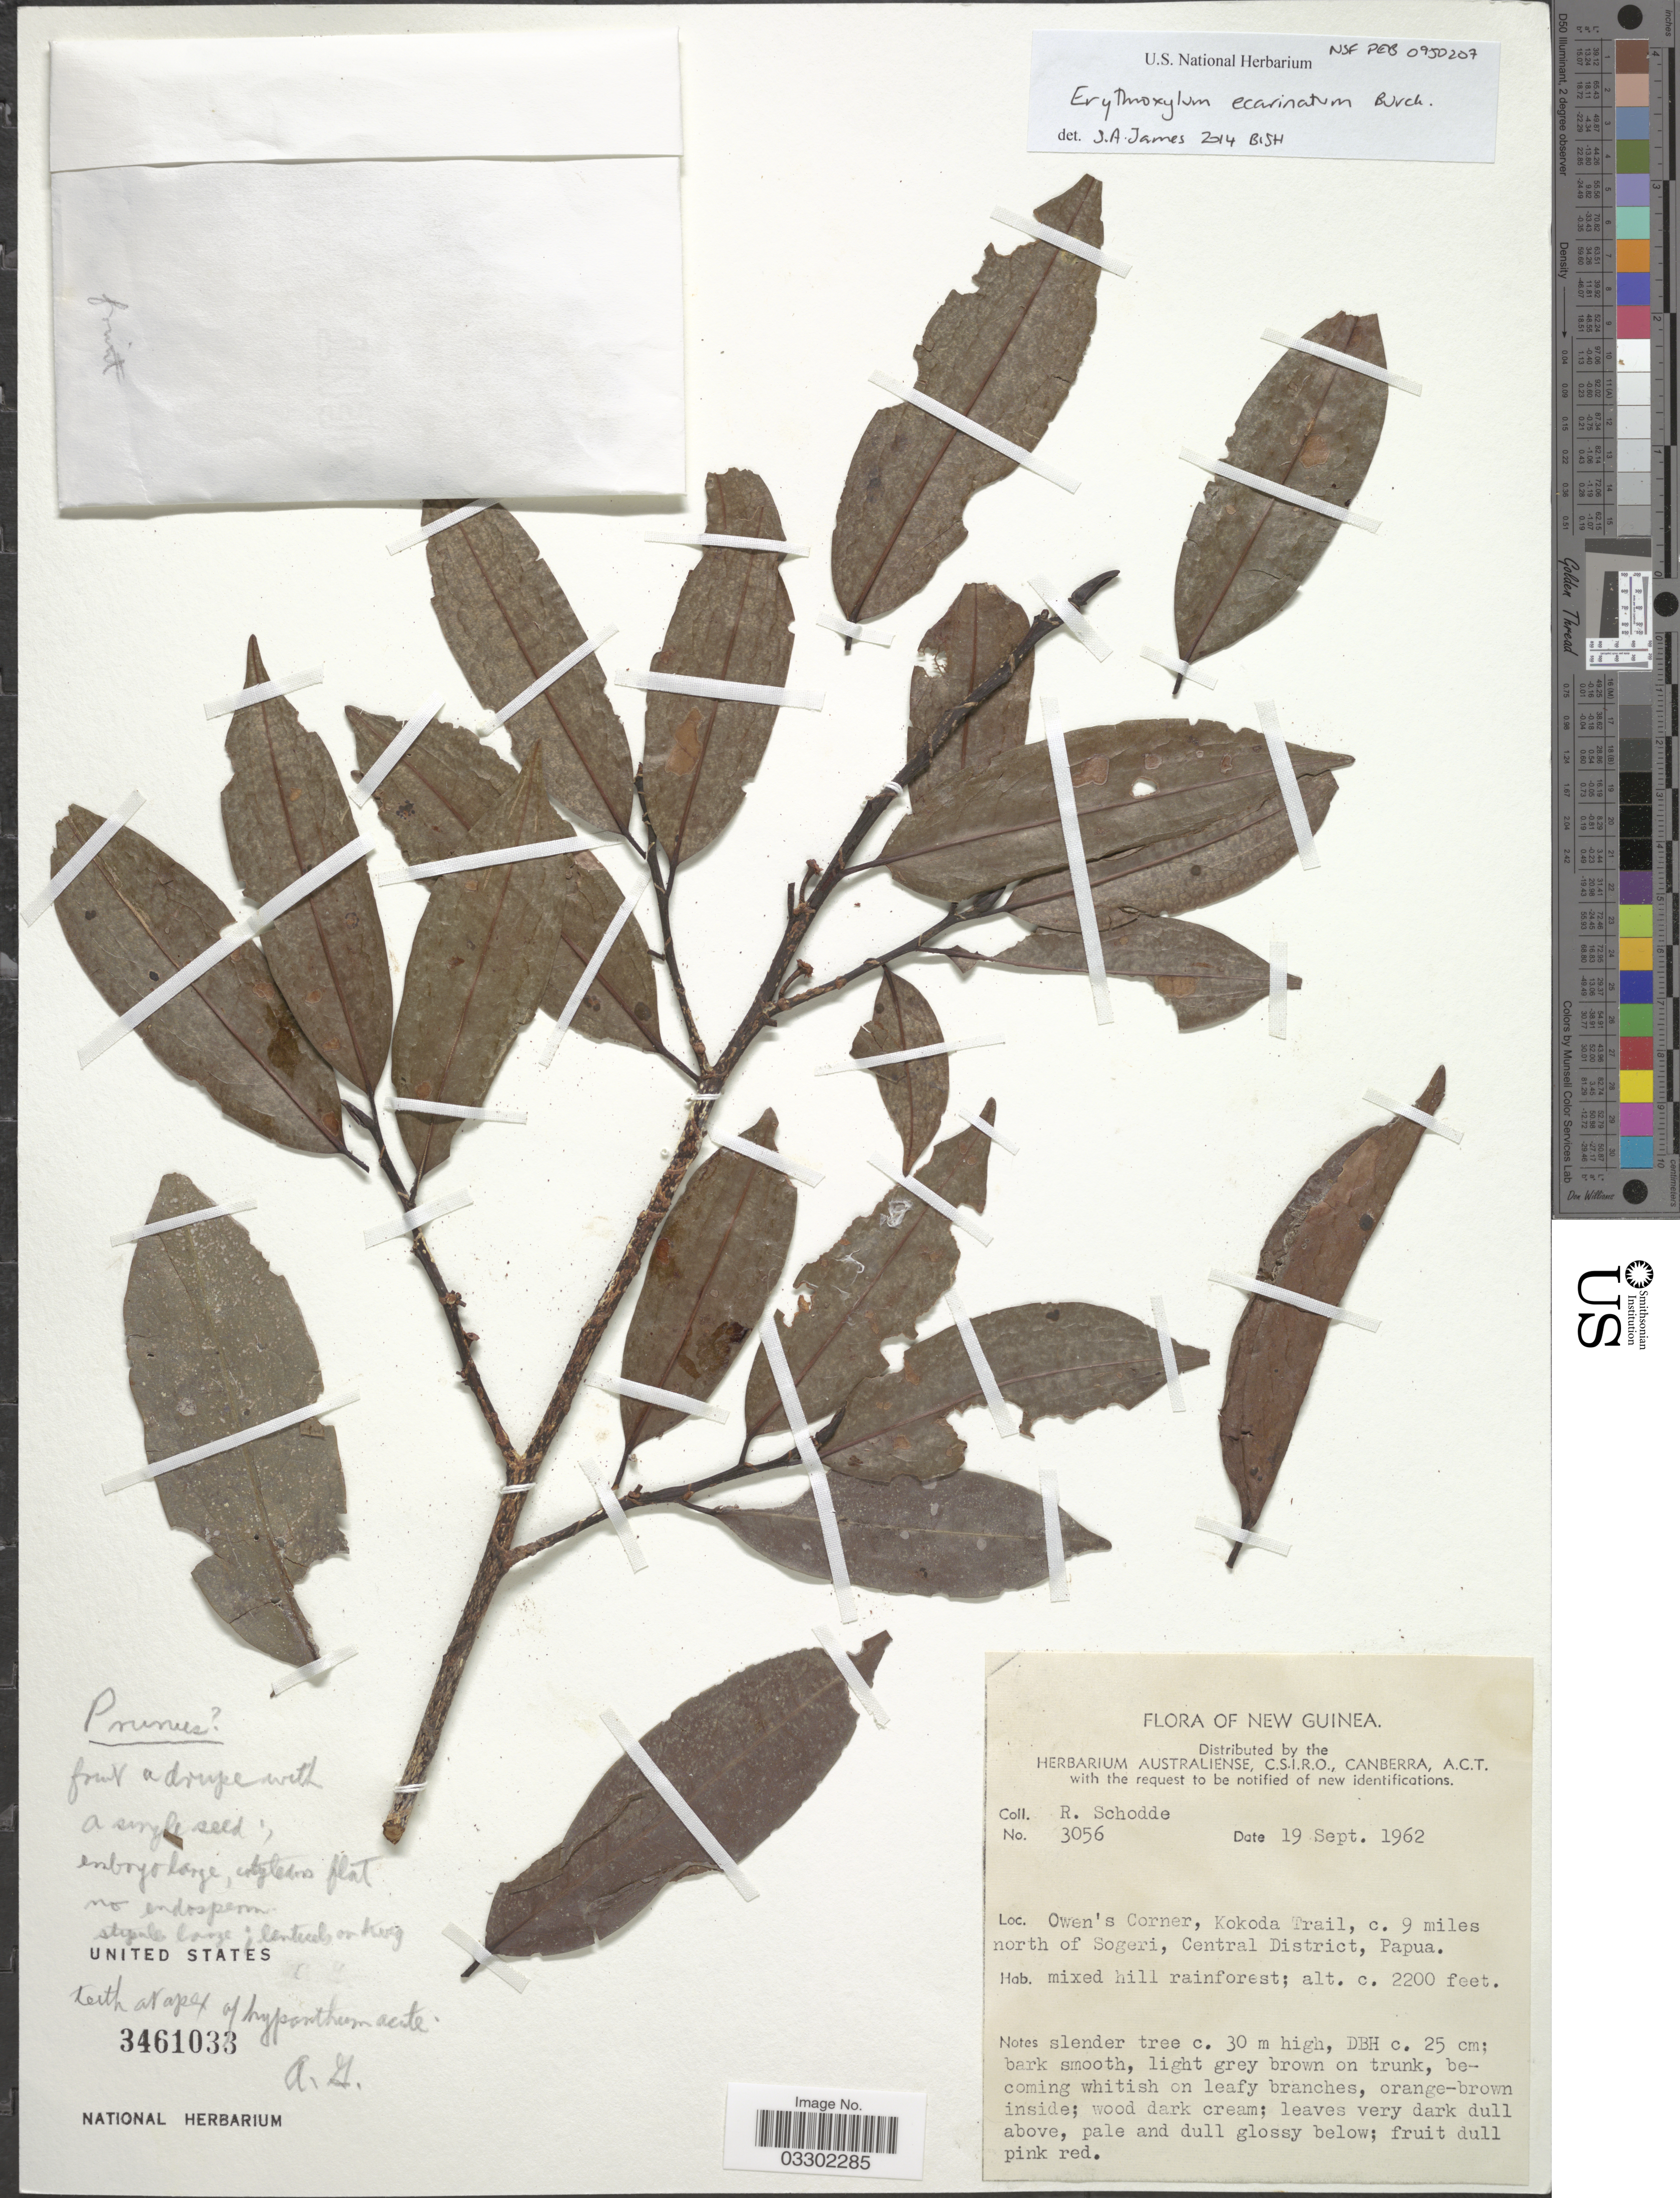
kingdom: Plantae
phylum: Tracheophyta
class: Magnoliopsida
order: Malpighiales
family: Erythroxylaceae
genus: Erythroxylum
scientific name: Erythroxylum ecarinatum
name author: Hochr.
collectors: R. Schodde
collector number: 3056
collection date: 1962-09-19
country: Papua New Guinea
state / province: Central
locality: New Guinea. Owen's Corner, Kokoda Trail, c. 9 miles north of Sogeri, Central District, Papua.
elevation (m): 671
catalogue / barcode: US 3461033